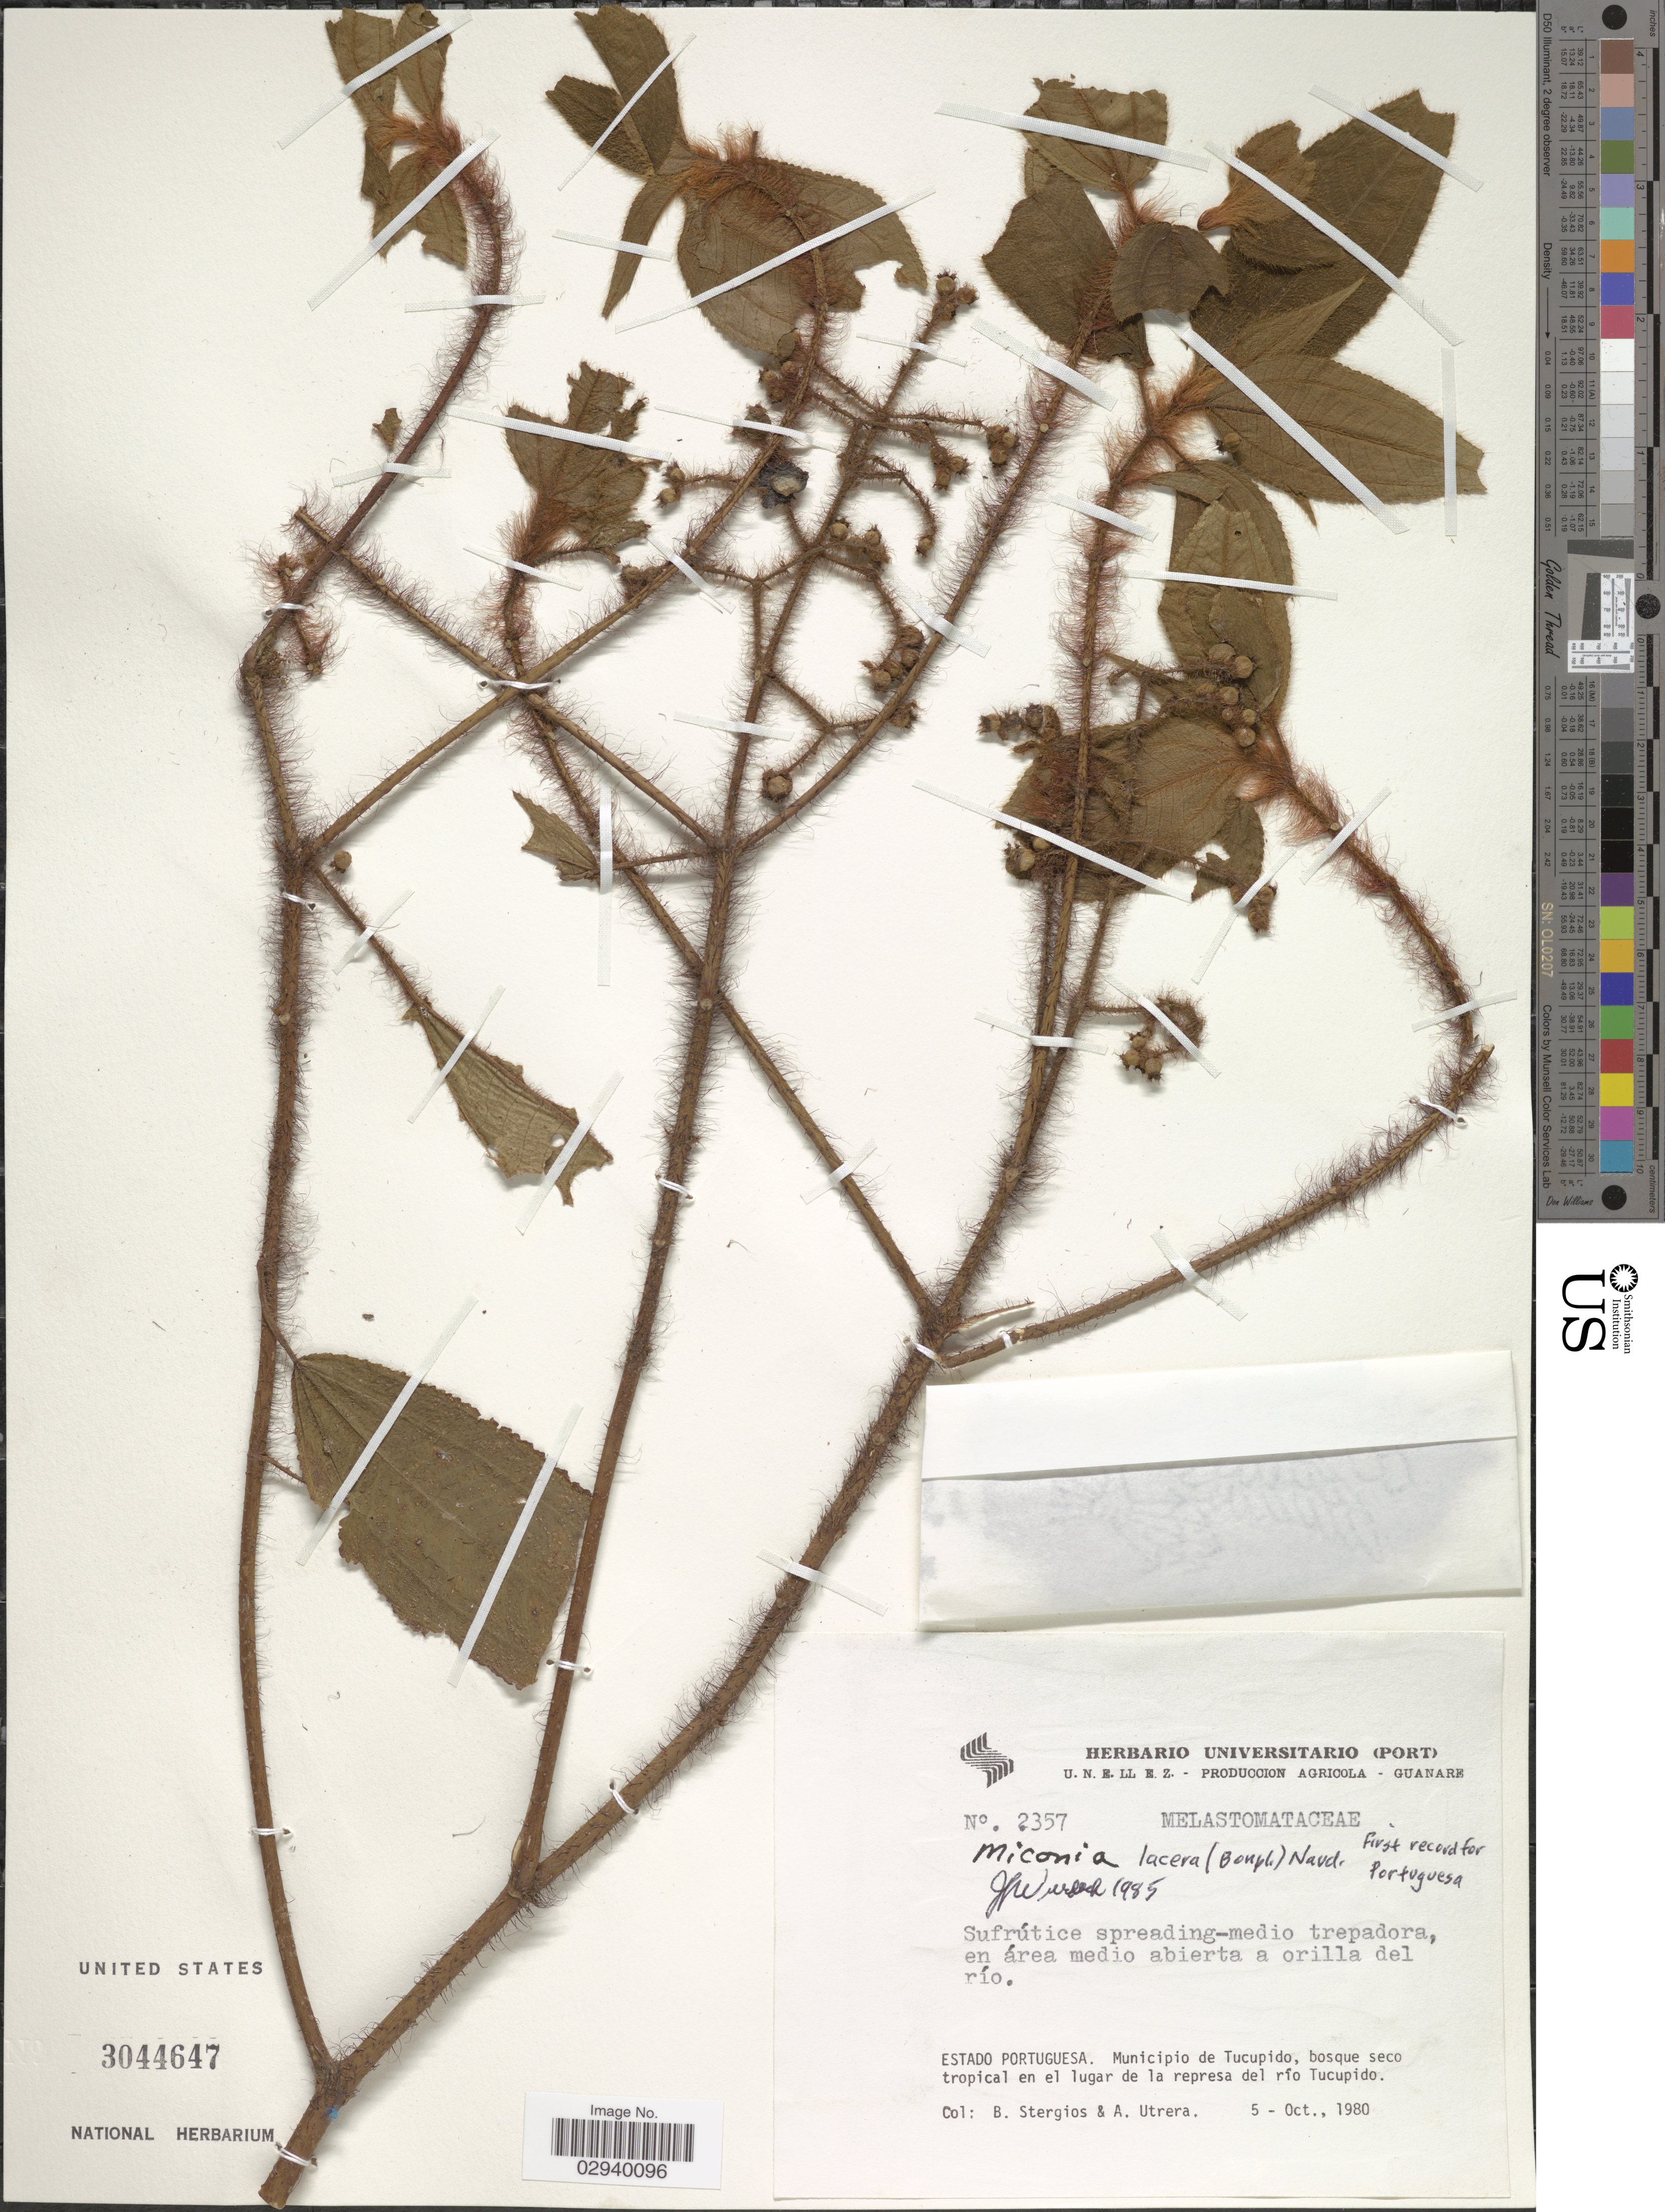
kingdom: Plantae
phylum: Tracheophyta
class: Magnoliopsida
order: Myrtales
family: Melastomataceae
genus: Miconia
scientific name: Miconia lacera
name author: (Bonpl.) Naudin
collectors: B. G. Stergios & A. Utrera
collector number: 2357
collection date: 1980-10-05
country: Venezuela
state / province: Portuguesa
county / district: Tucupido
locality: Represa del río Tucupido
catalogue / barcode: US 3044647